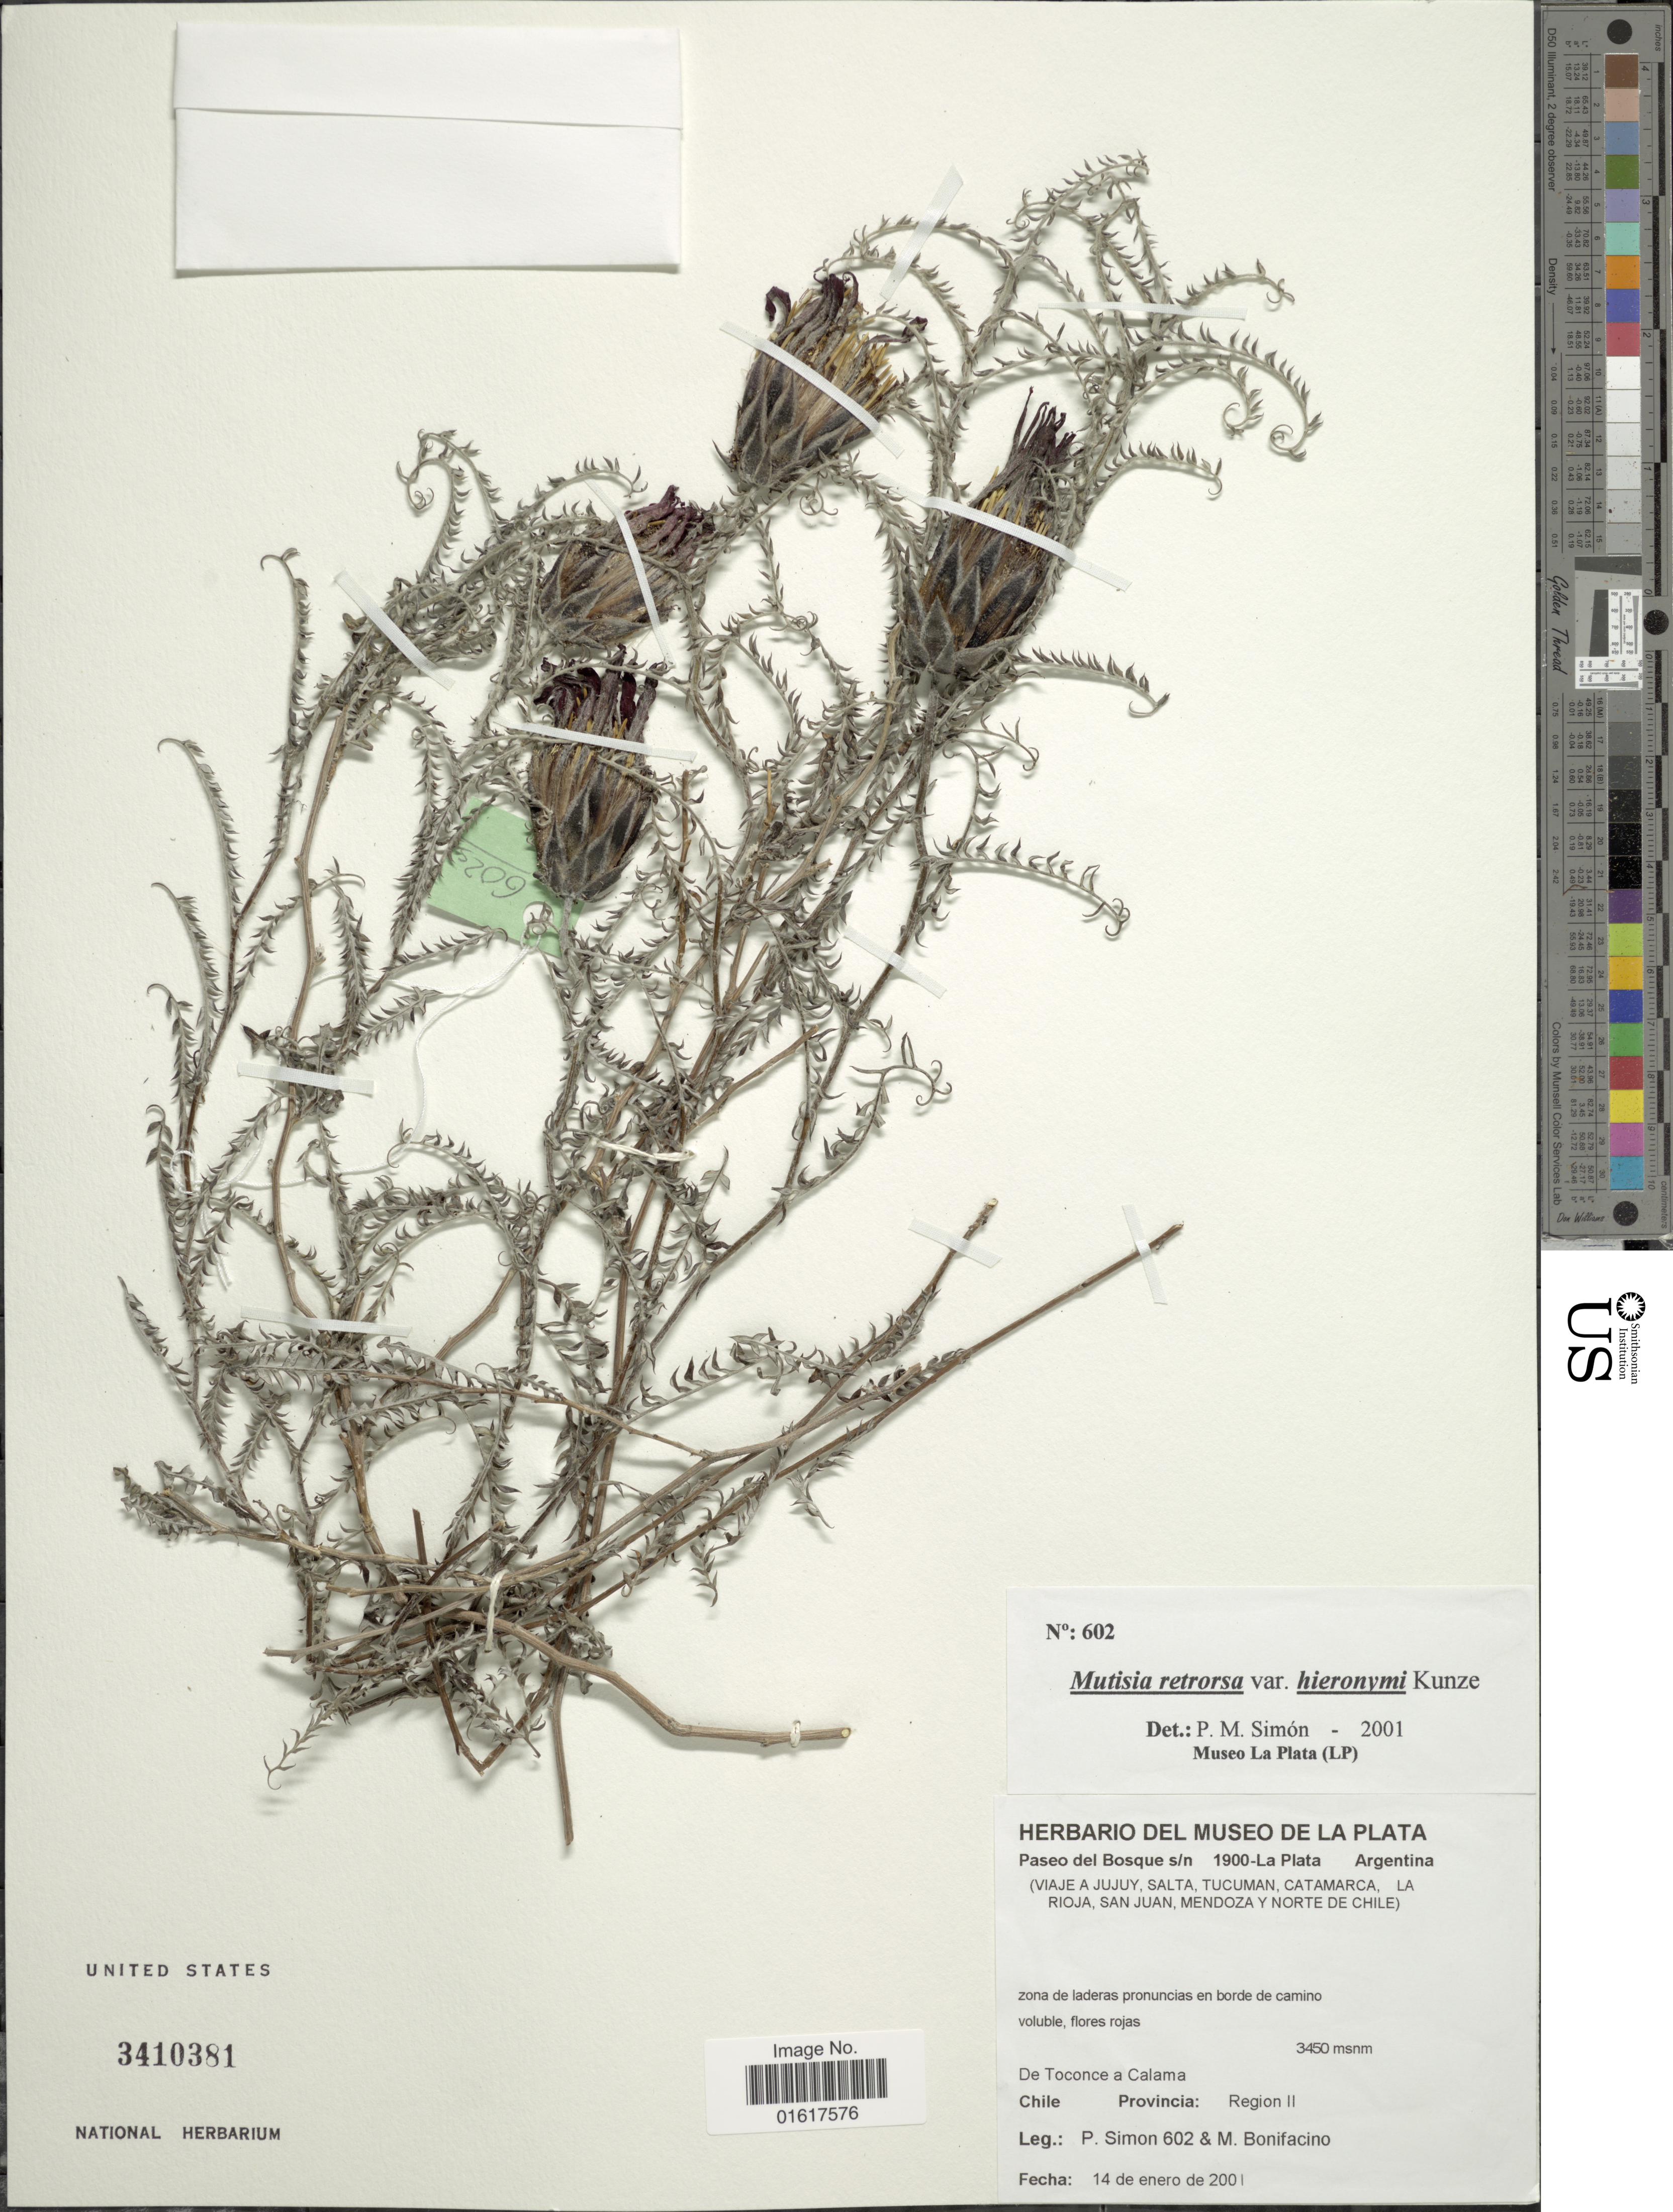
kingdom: Plantae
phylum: Tracheophyta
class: Magnoliopsida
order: Asterales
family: Asteraceae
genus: Mutisia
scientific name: Mutisia castellanosii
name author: Cabrera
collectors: P. Simon & M. Bonifacino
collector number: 602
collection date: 2001-01-14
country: Chile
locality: De Toconce a Calama. Provincia: Region II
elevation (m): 3450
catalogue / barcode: US 3410381